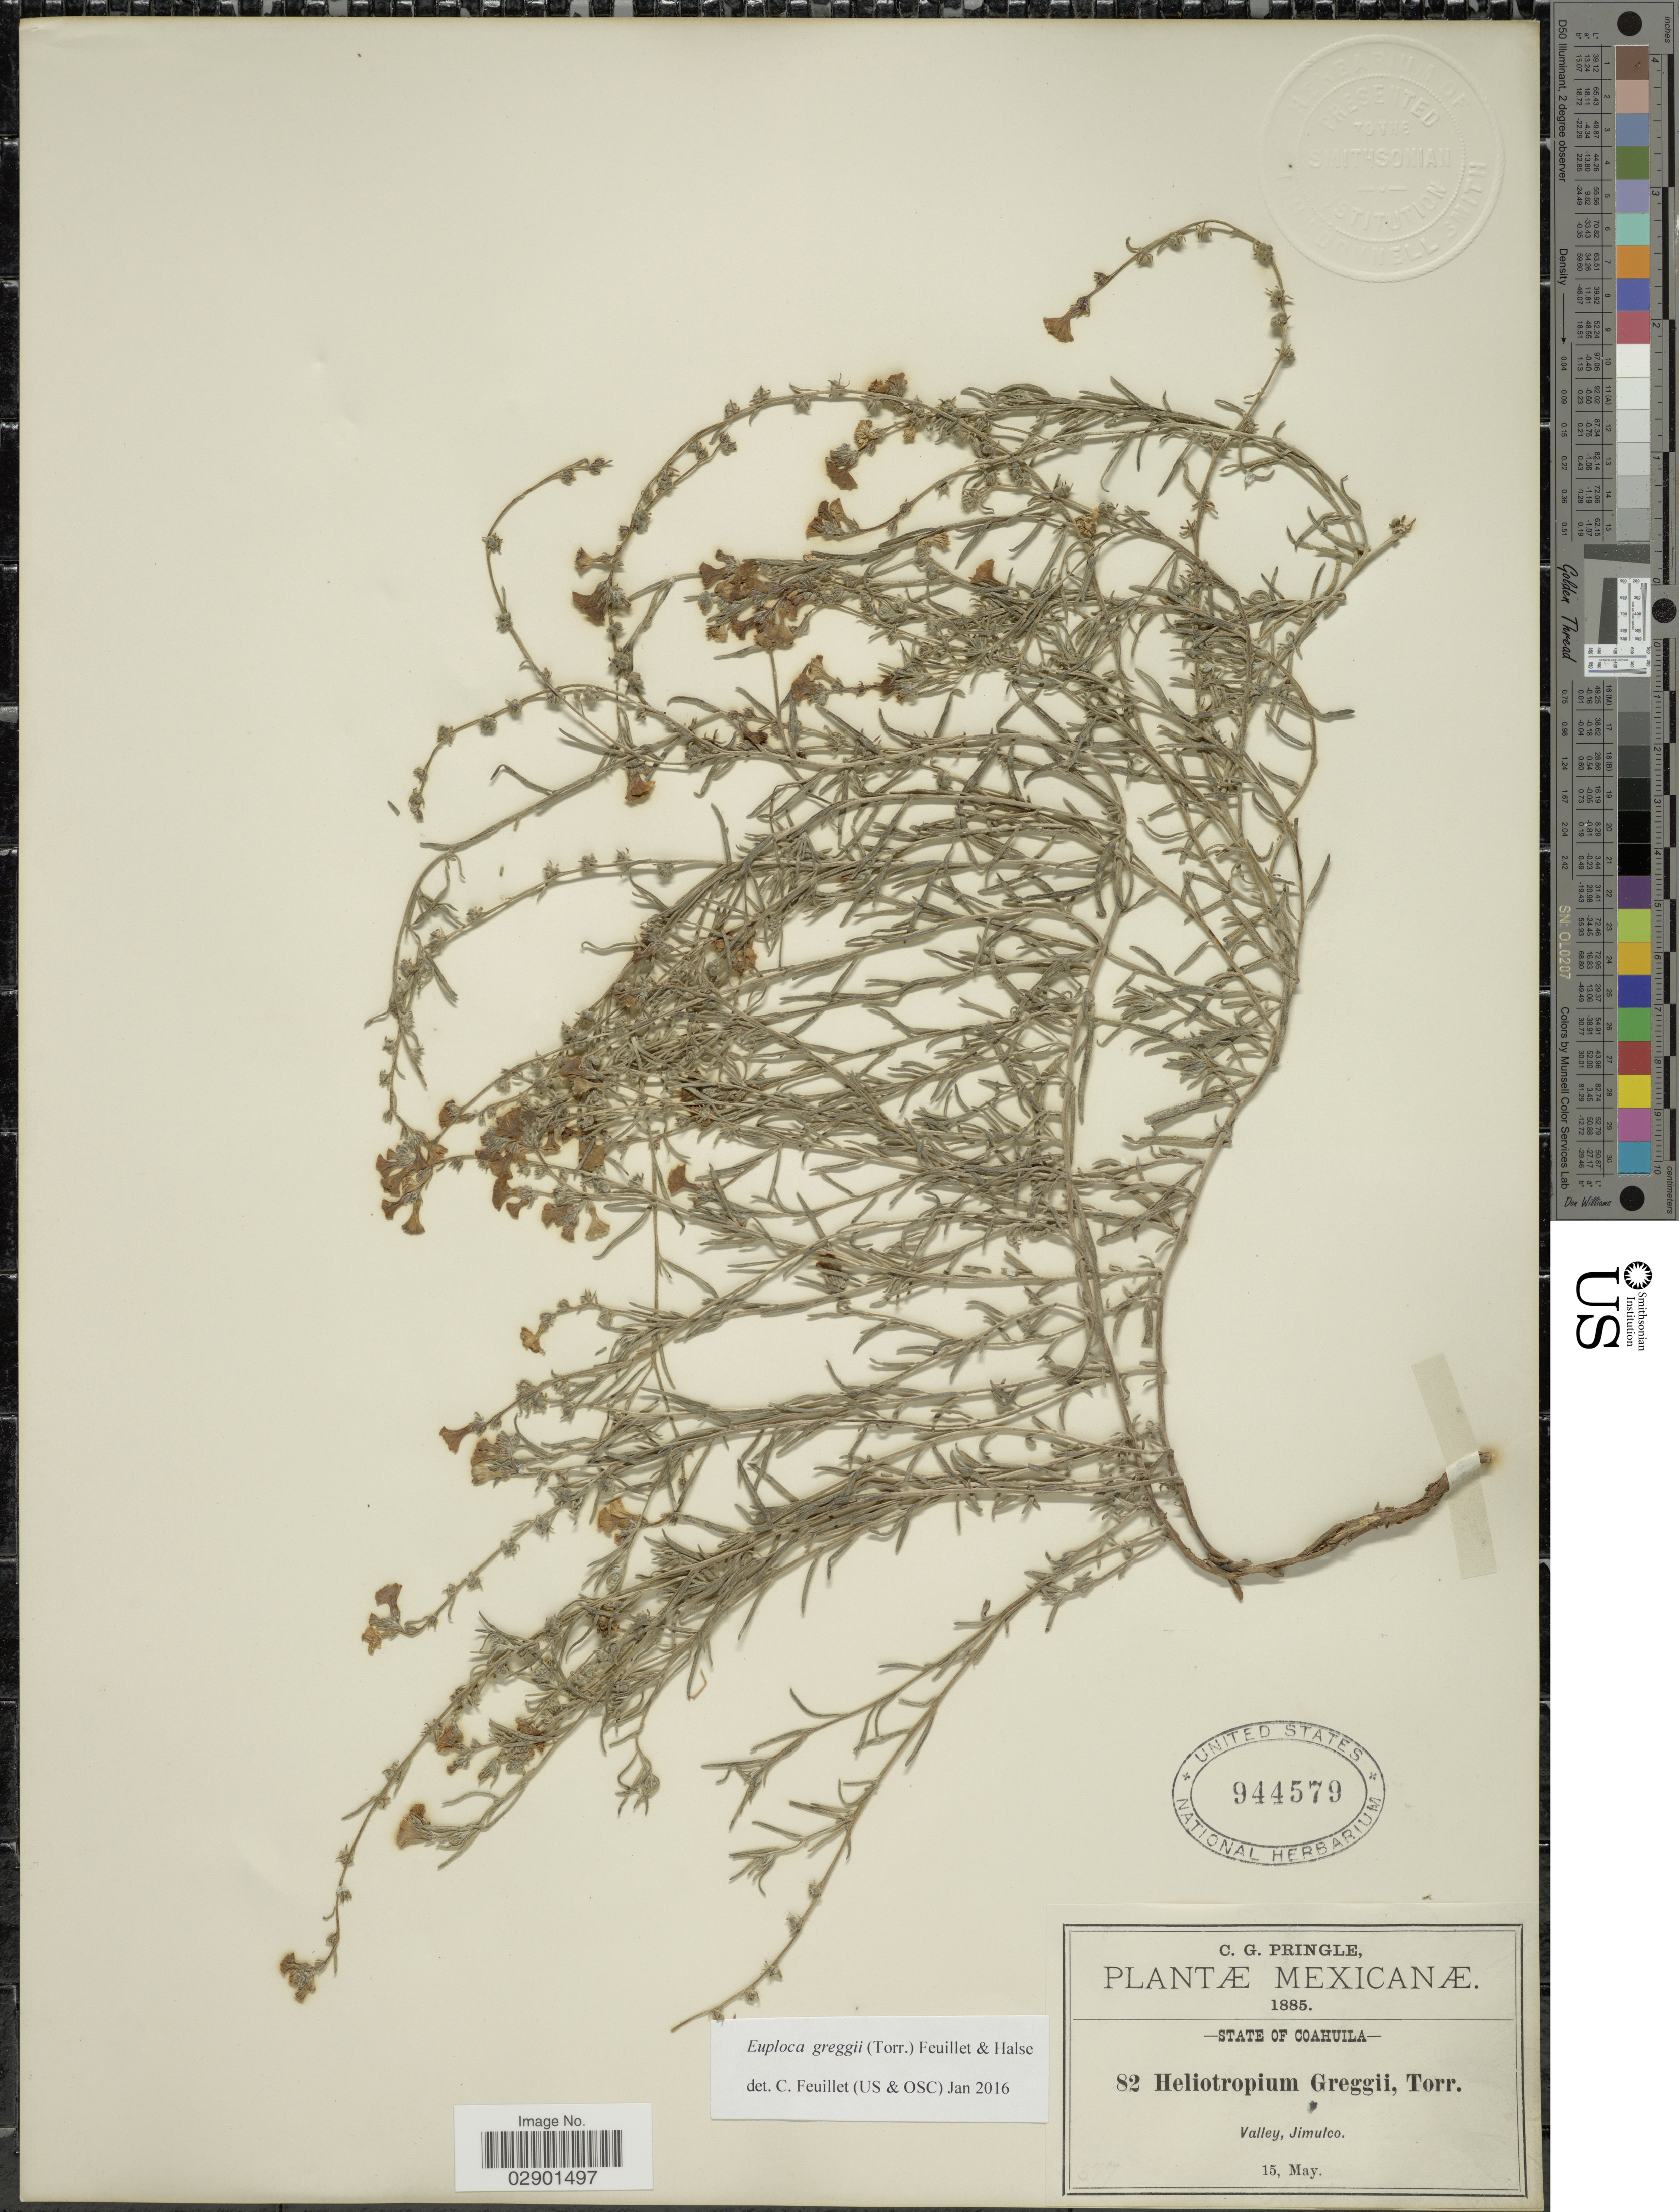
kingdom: Plantae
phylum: Tracheophyta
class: Magnoliopsida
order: Boraginales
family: Heliotropiaceae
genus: Euploca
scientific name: Euploca greggii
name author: (Torr.) Feuillet & Halse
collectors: C. G. Pringle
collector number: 82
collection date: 1885-05-15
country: Mexico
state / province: Coahuila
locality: Valley, Jimulco.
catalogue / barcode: US 944579